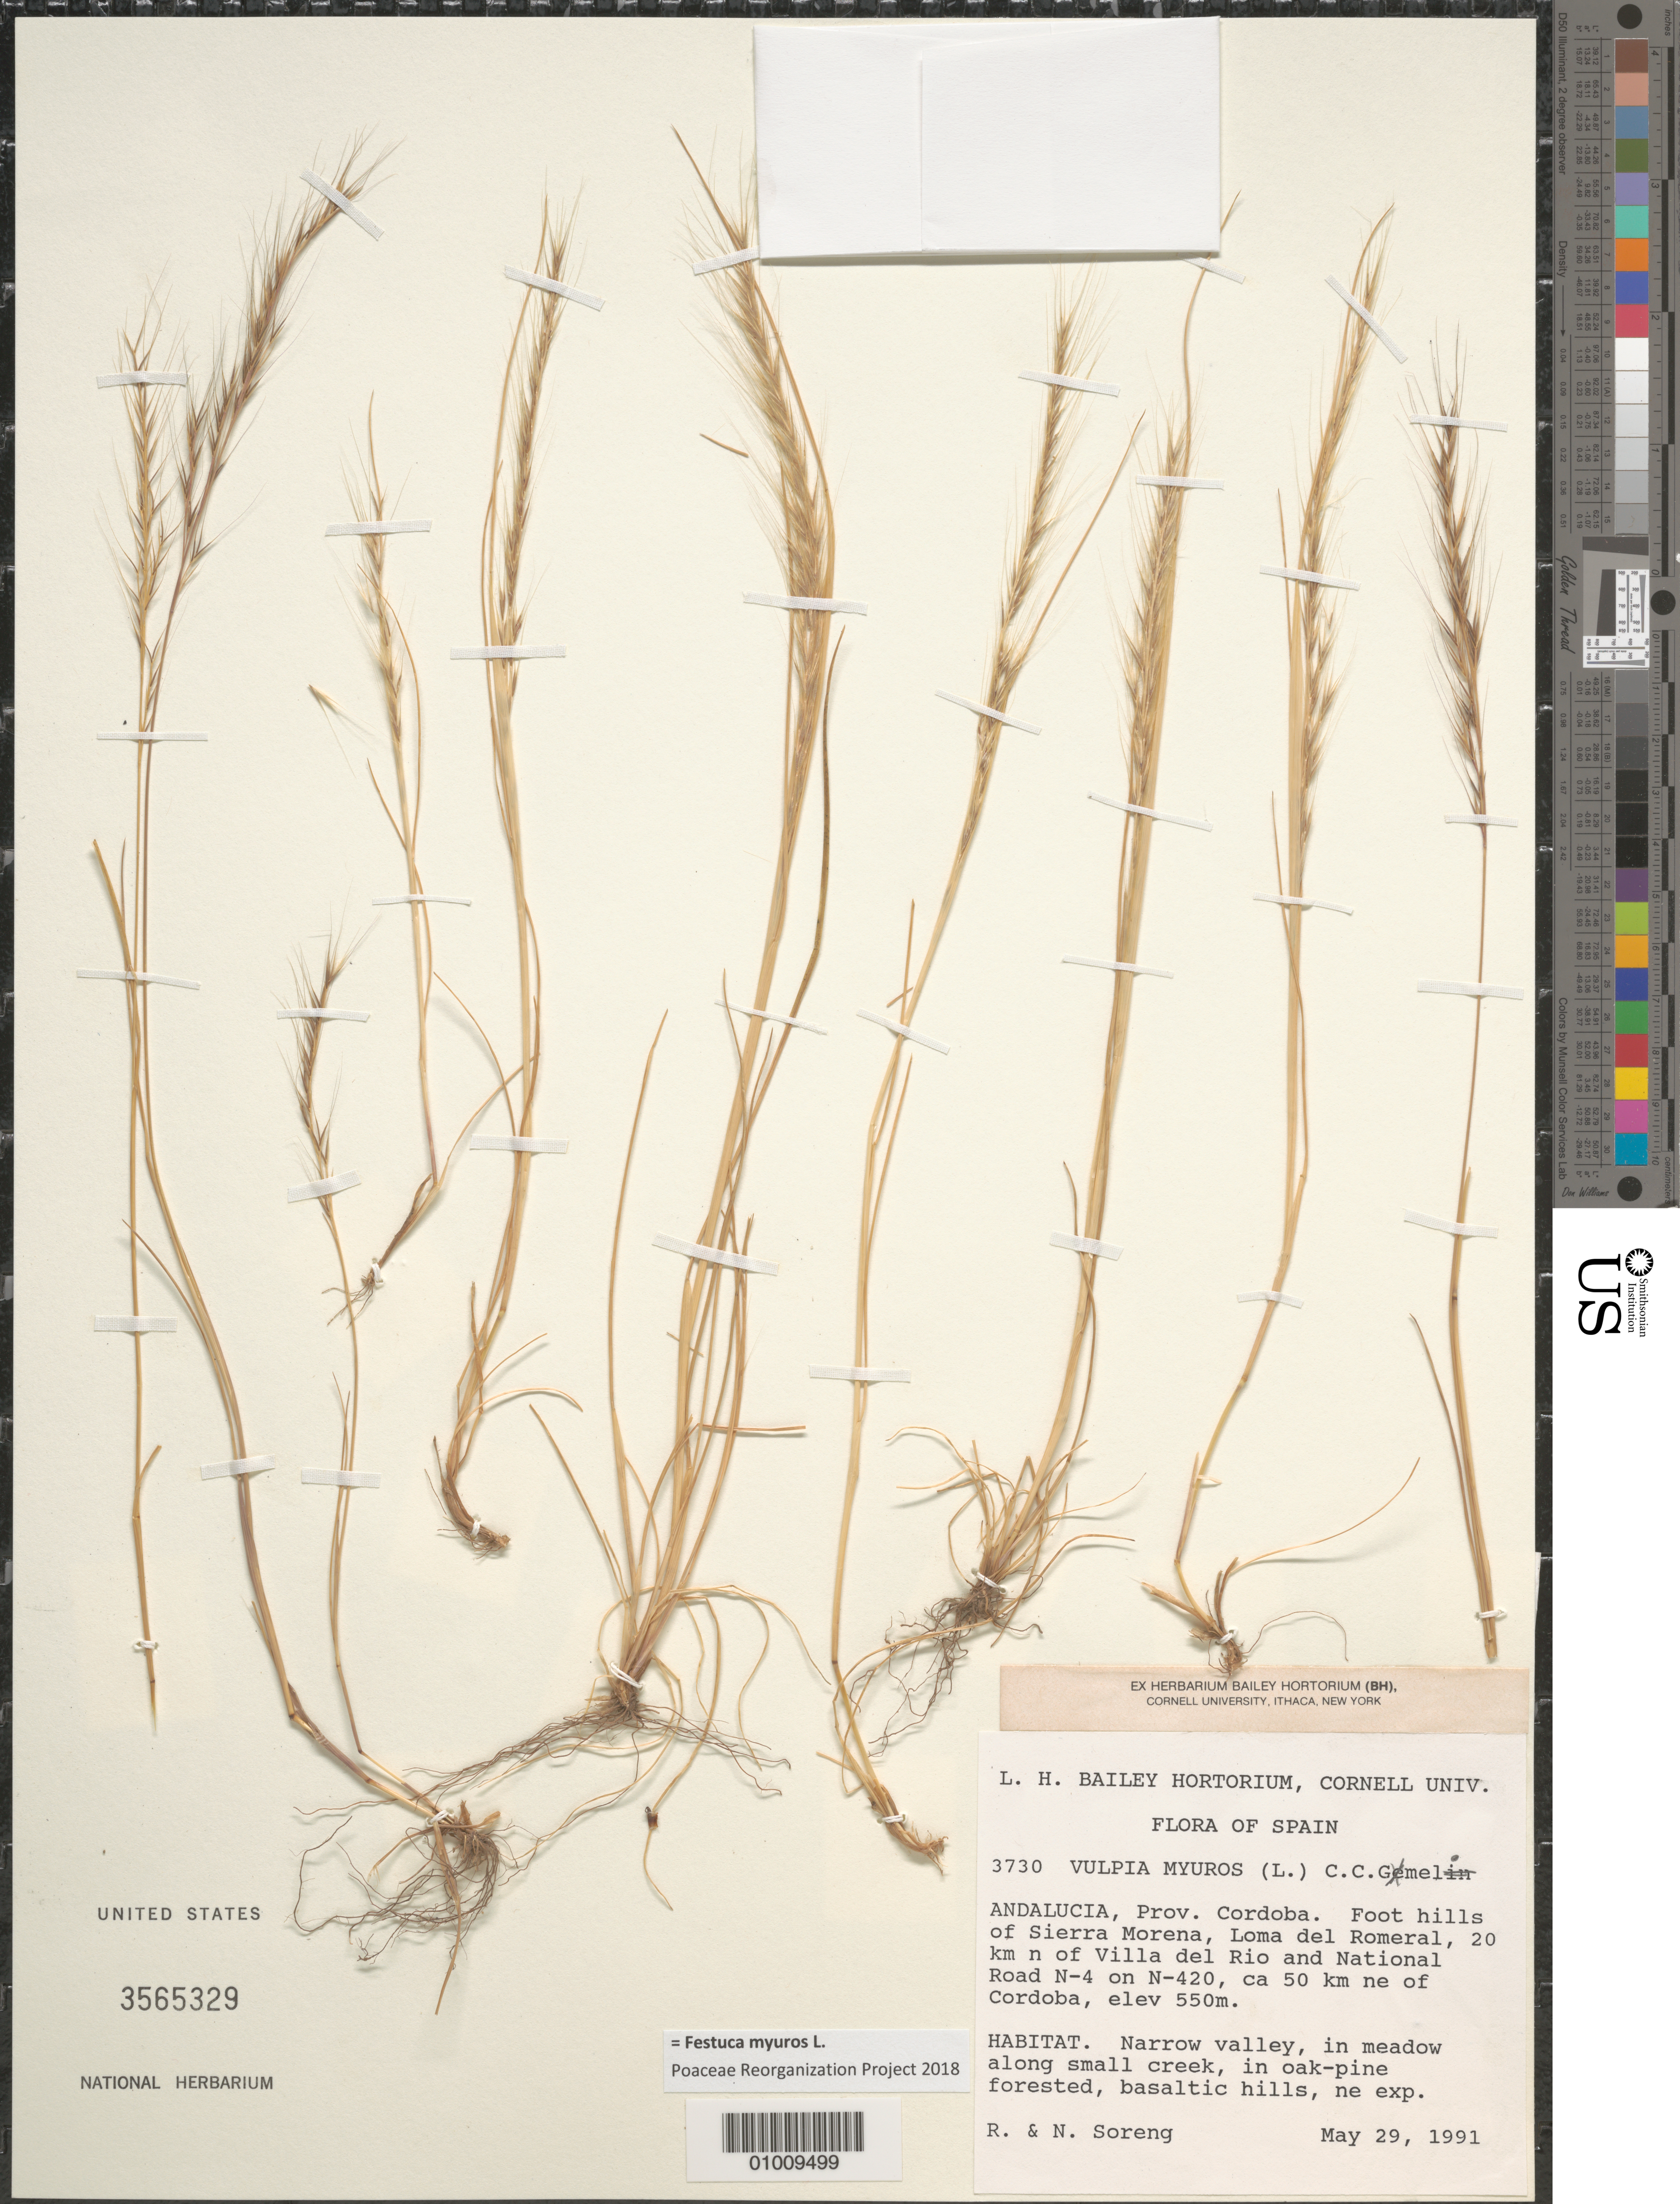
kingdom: Plantae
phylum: Tracheophyta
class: Liliopsida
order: Poales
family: Poaceae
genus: Festuca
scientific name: Festuca myuros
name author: L.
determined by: Poaceae Reorganization Project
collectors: R. J. Soreng & N. L. Soreng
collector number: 3730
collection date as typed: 29 May 1991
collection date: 1991-05-29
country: Spain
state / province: Andalucia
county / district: Cordoba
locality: Foot hills of Sierra Morena, Loma del Romeral, 20 km N of Villa del Rio and National Road N-4 on N-420, ca 50 km NE of Cordoba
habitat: Narrow valley, in meadow along small creek, in oak-pine forested, basaltic hills, ne exp.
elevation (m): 550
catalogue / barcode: US 3565329